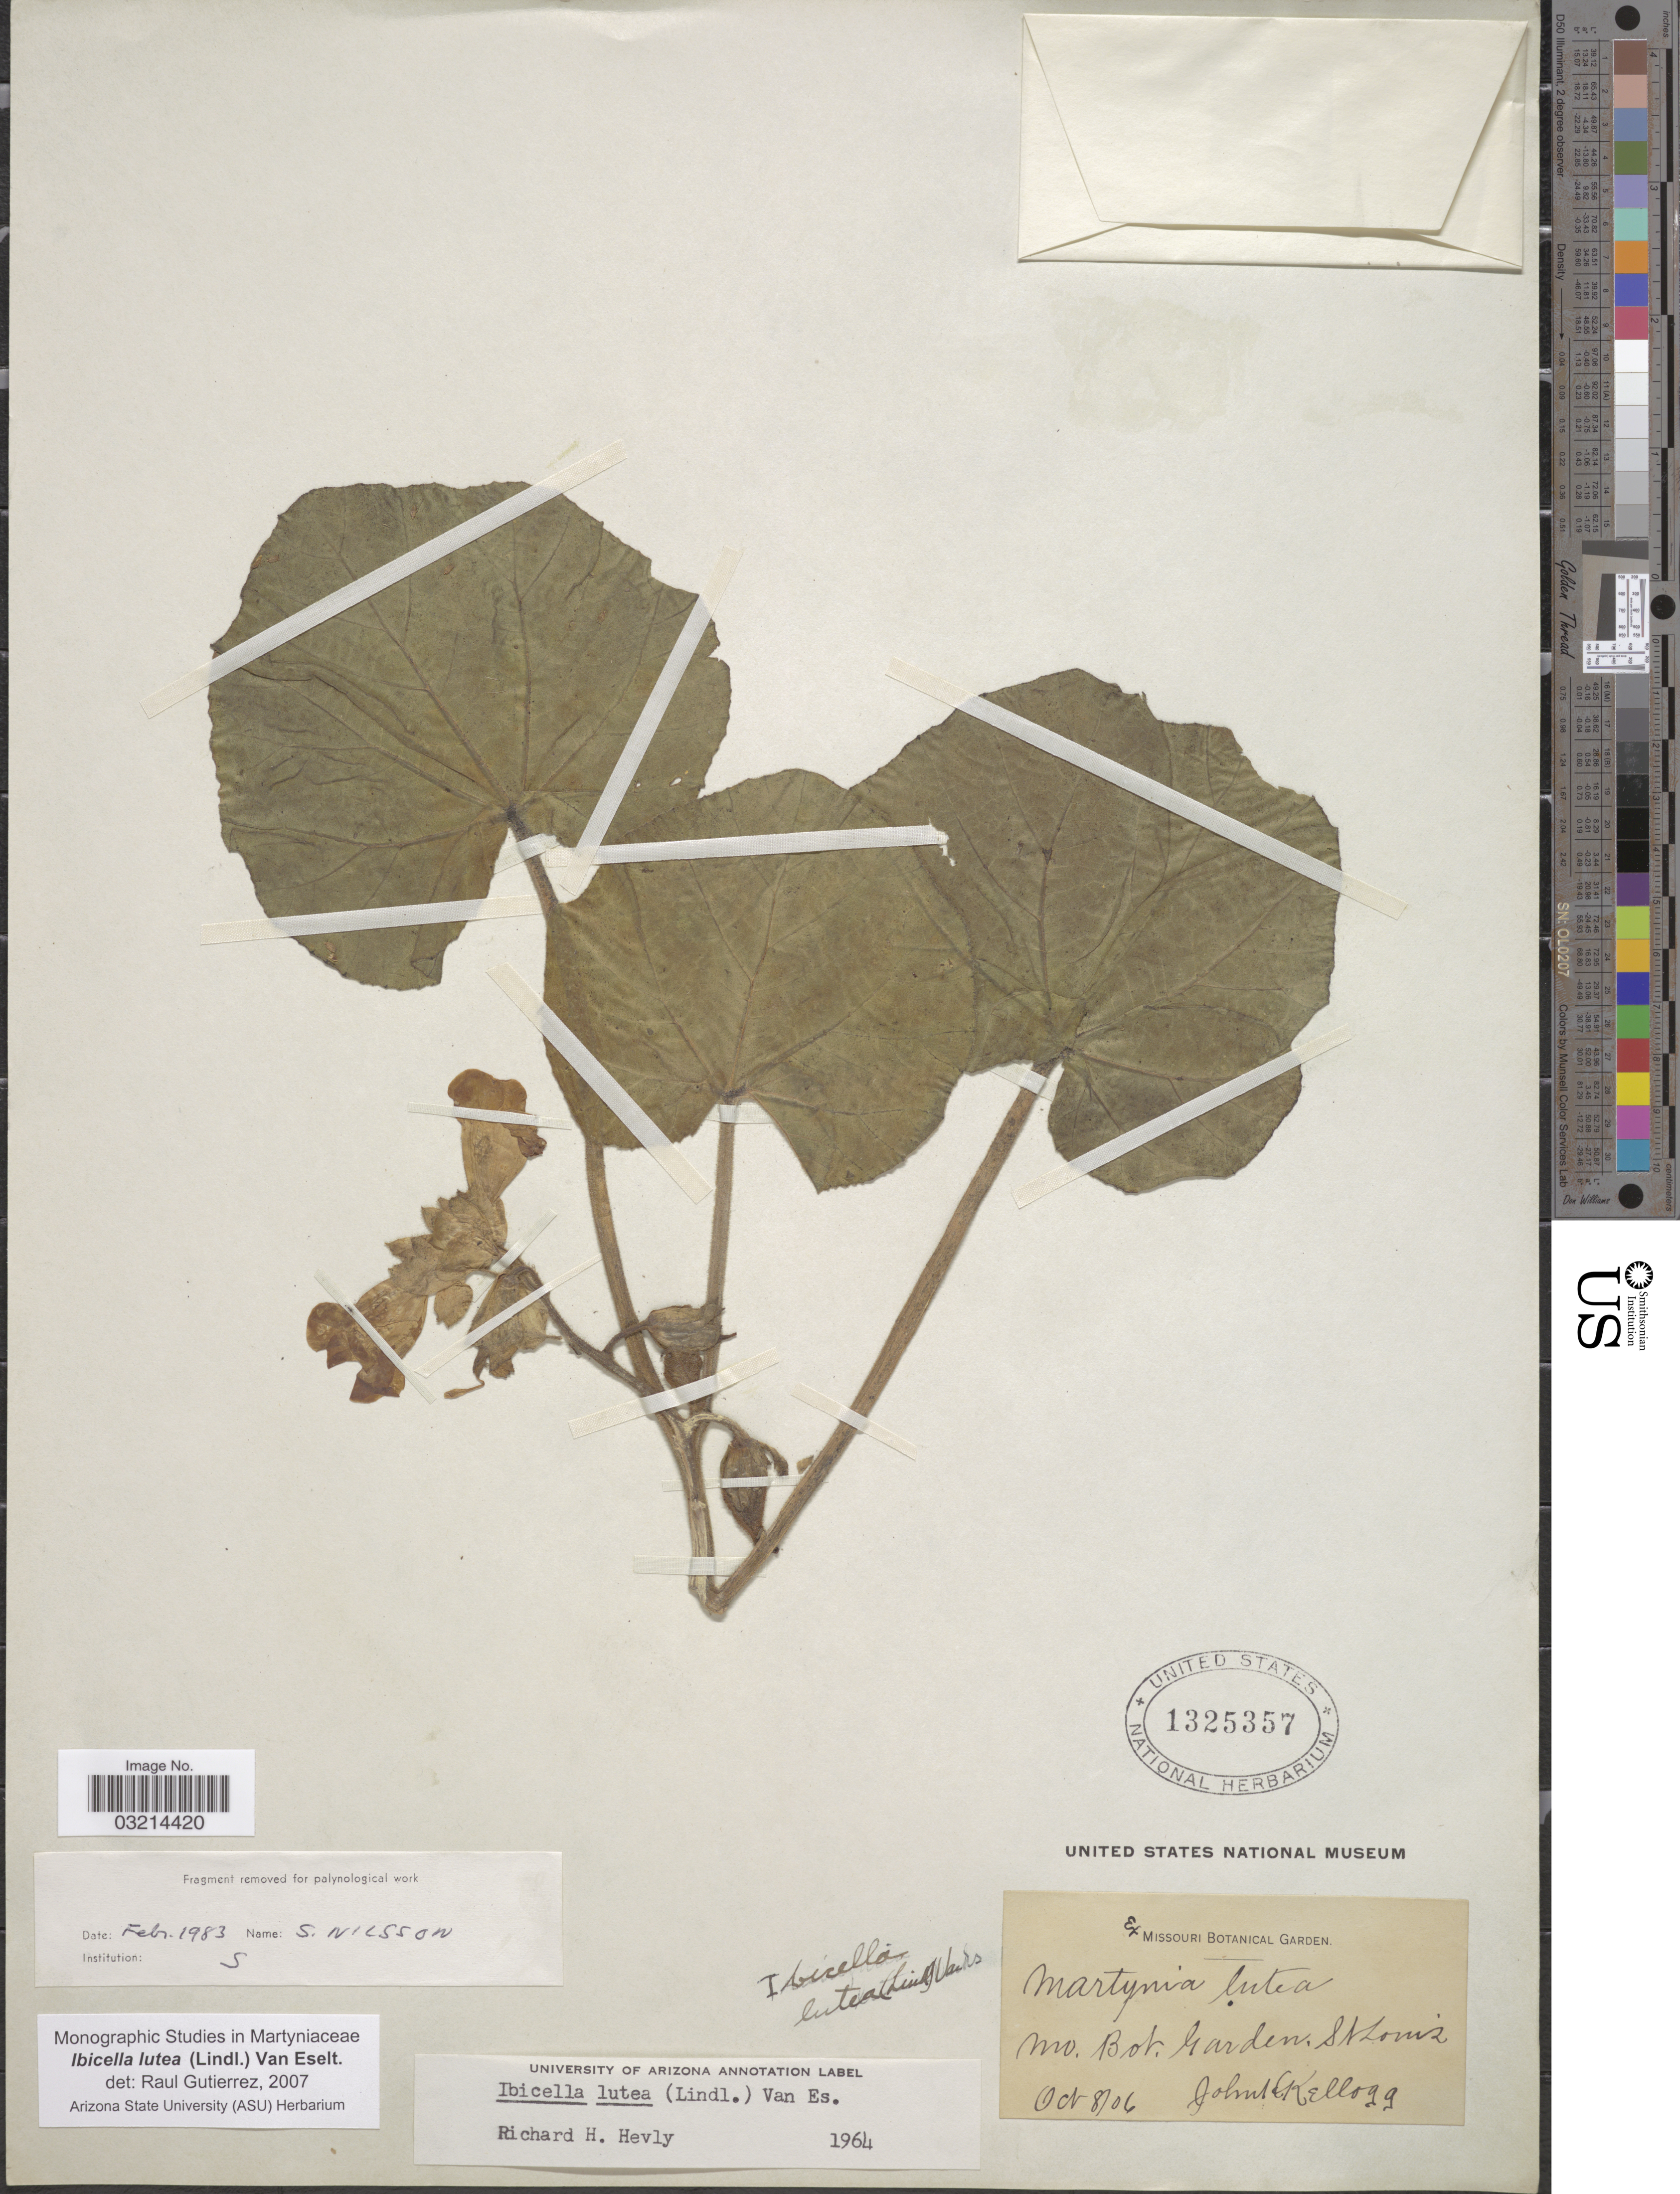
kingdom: Plantae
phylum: Tracheophyta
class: Magnoliopsida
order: Lamiales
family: Martyniaceae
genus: Ibicella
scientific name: Ibicella lutea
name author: (Lindl.) Van Eselt.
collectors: J. H. Kellogg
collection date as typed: Transcribed d/m/y: 8/10/6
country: United States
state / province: Missouri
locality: Mo. Bot. Garden. St Lomis.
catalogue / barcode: US 1325357